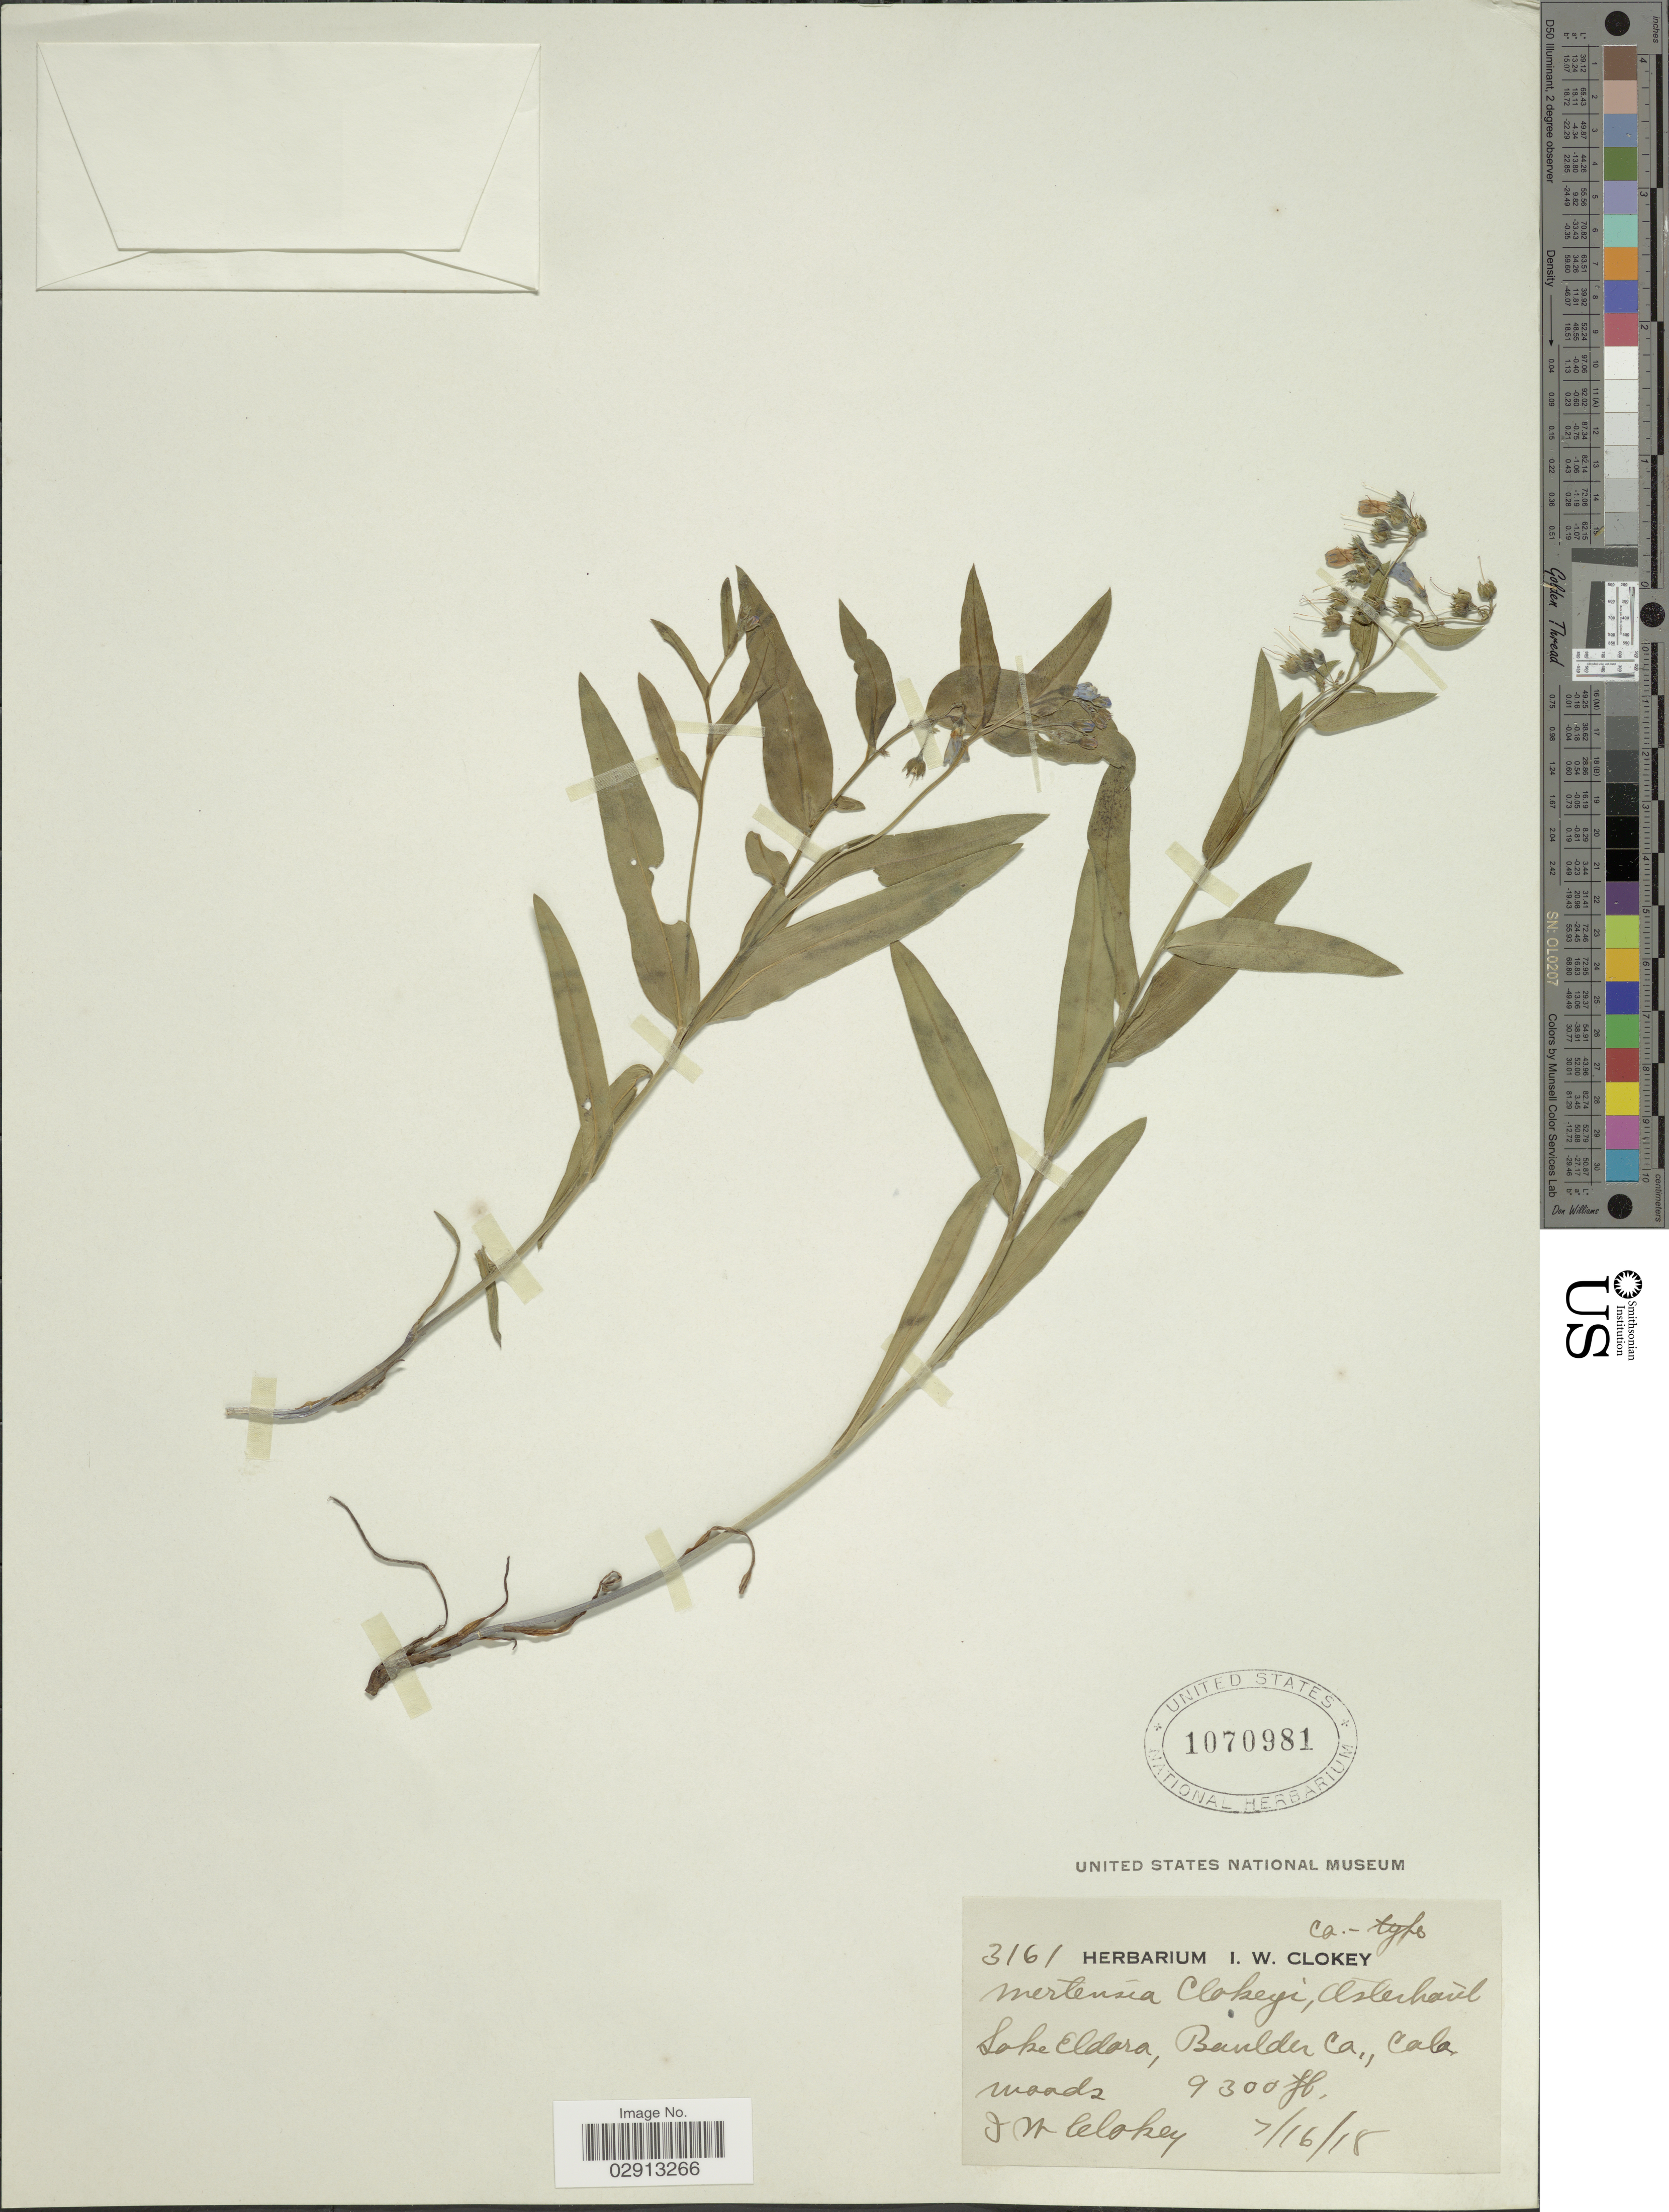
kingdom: Plantae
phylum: Tracheophyta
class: Magnoliopsida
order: Boraginales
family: Boraginaceae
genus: Mertensia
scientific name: Mertensia viridis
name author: (A. Nelson) A. Nelson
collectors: I. W. Clokey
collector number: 3161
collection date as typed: Transcribed d/m/y: 16/7/18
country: United States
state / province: Colorado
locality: Lake Eldora, Boulder Co., Colo. woods.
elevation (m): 2835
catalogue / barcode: US 1070981